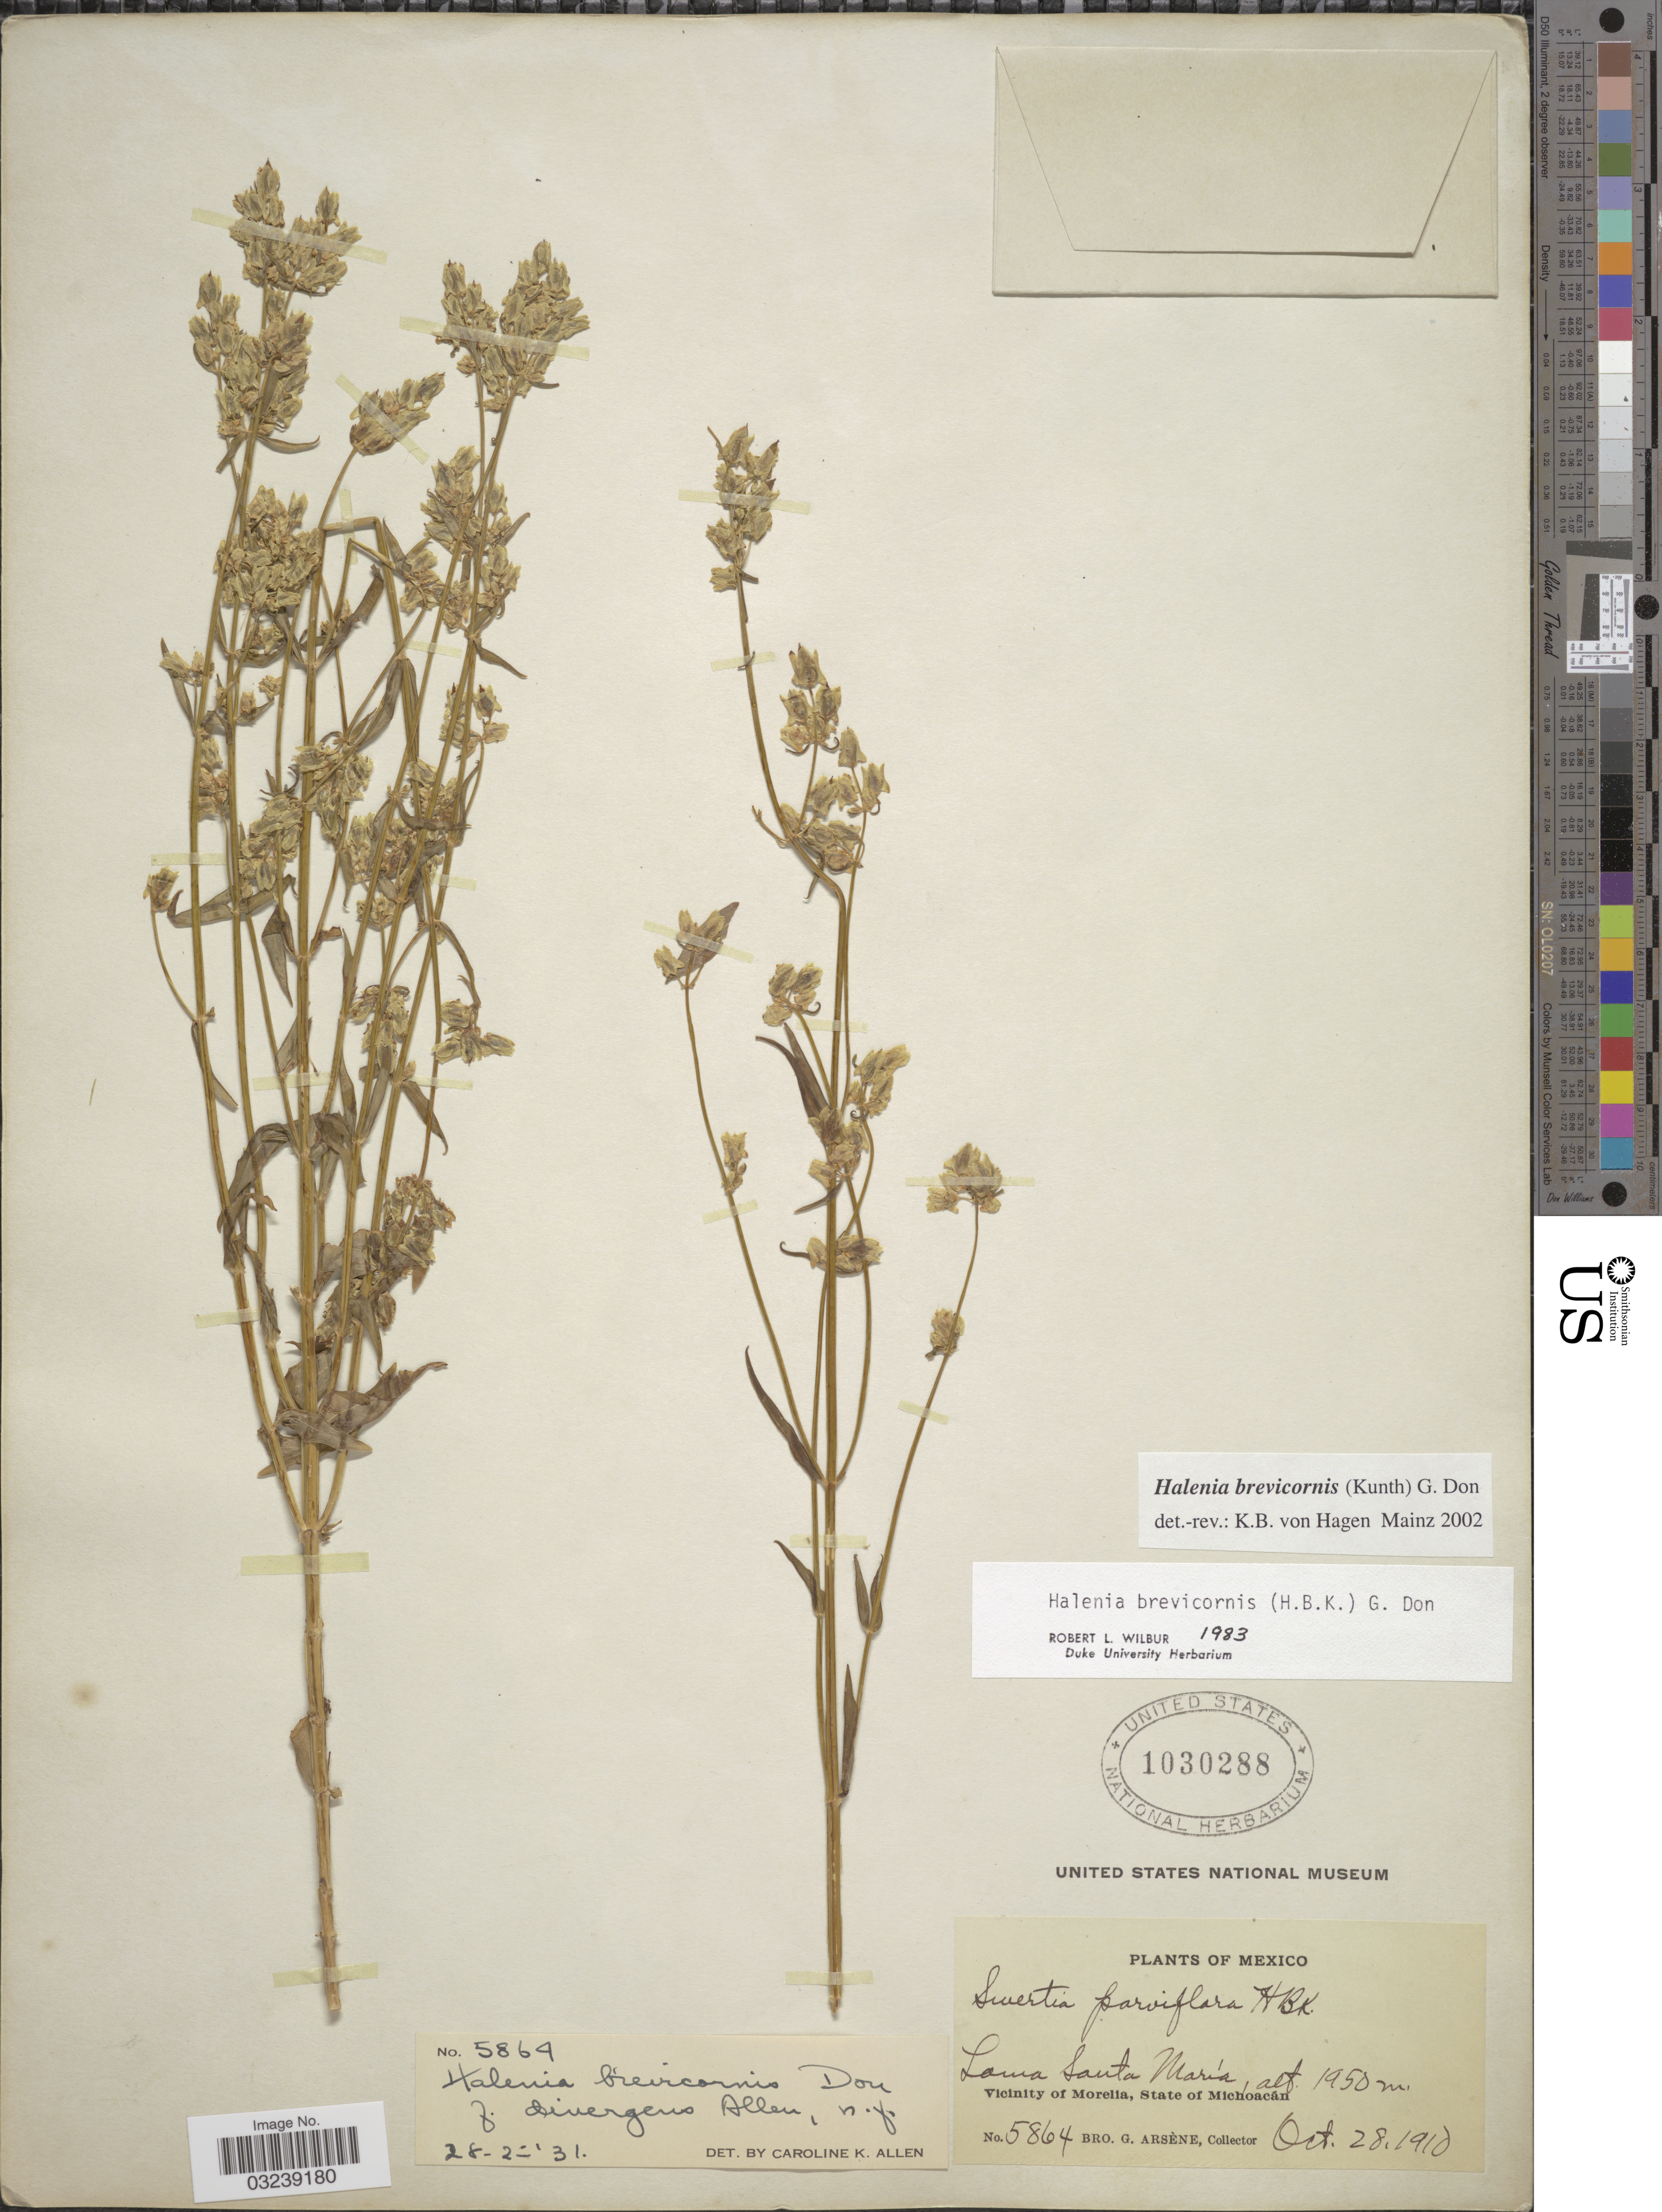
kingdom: Plantae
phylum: Tracheophyta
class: Magnoliopsida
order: Gentianales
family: Gentianaceae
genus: Halenia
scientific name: Halenia brevicornis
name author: (Kunth) G. Don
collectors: Bro. G. Arsène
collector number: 5864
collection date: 1910-10-28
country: Mexico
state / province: Michoacán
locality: Loma Santa María. Vicinity of Morelia.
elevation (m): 1950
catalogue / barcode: US 1030288